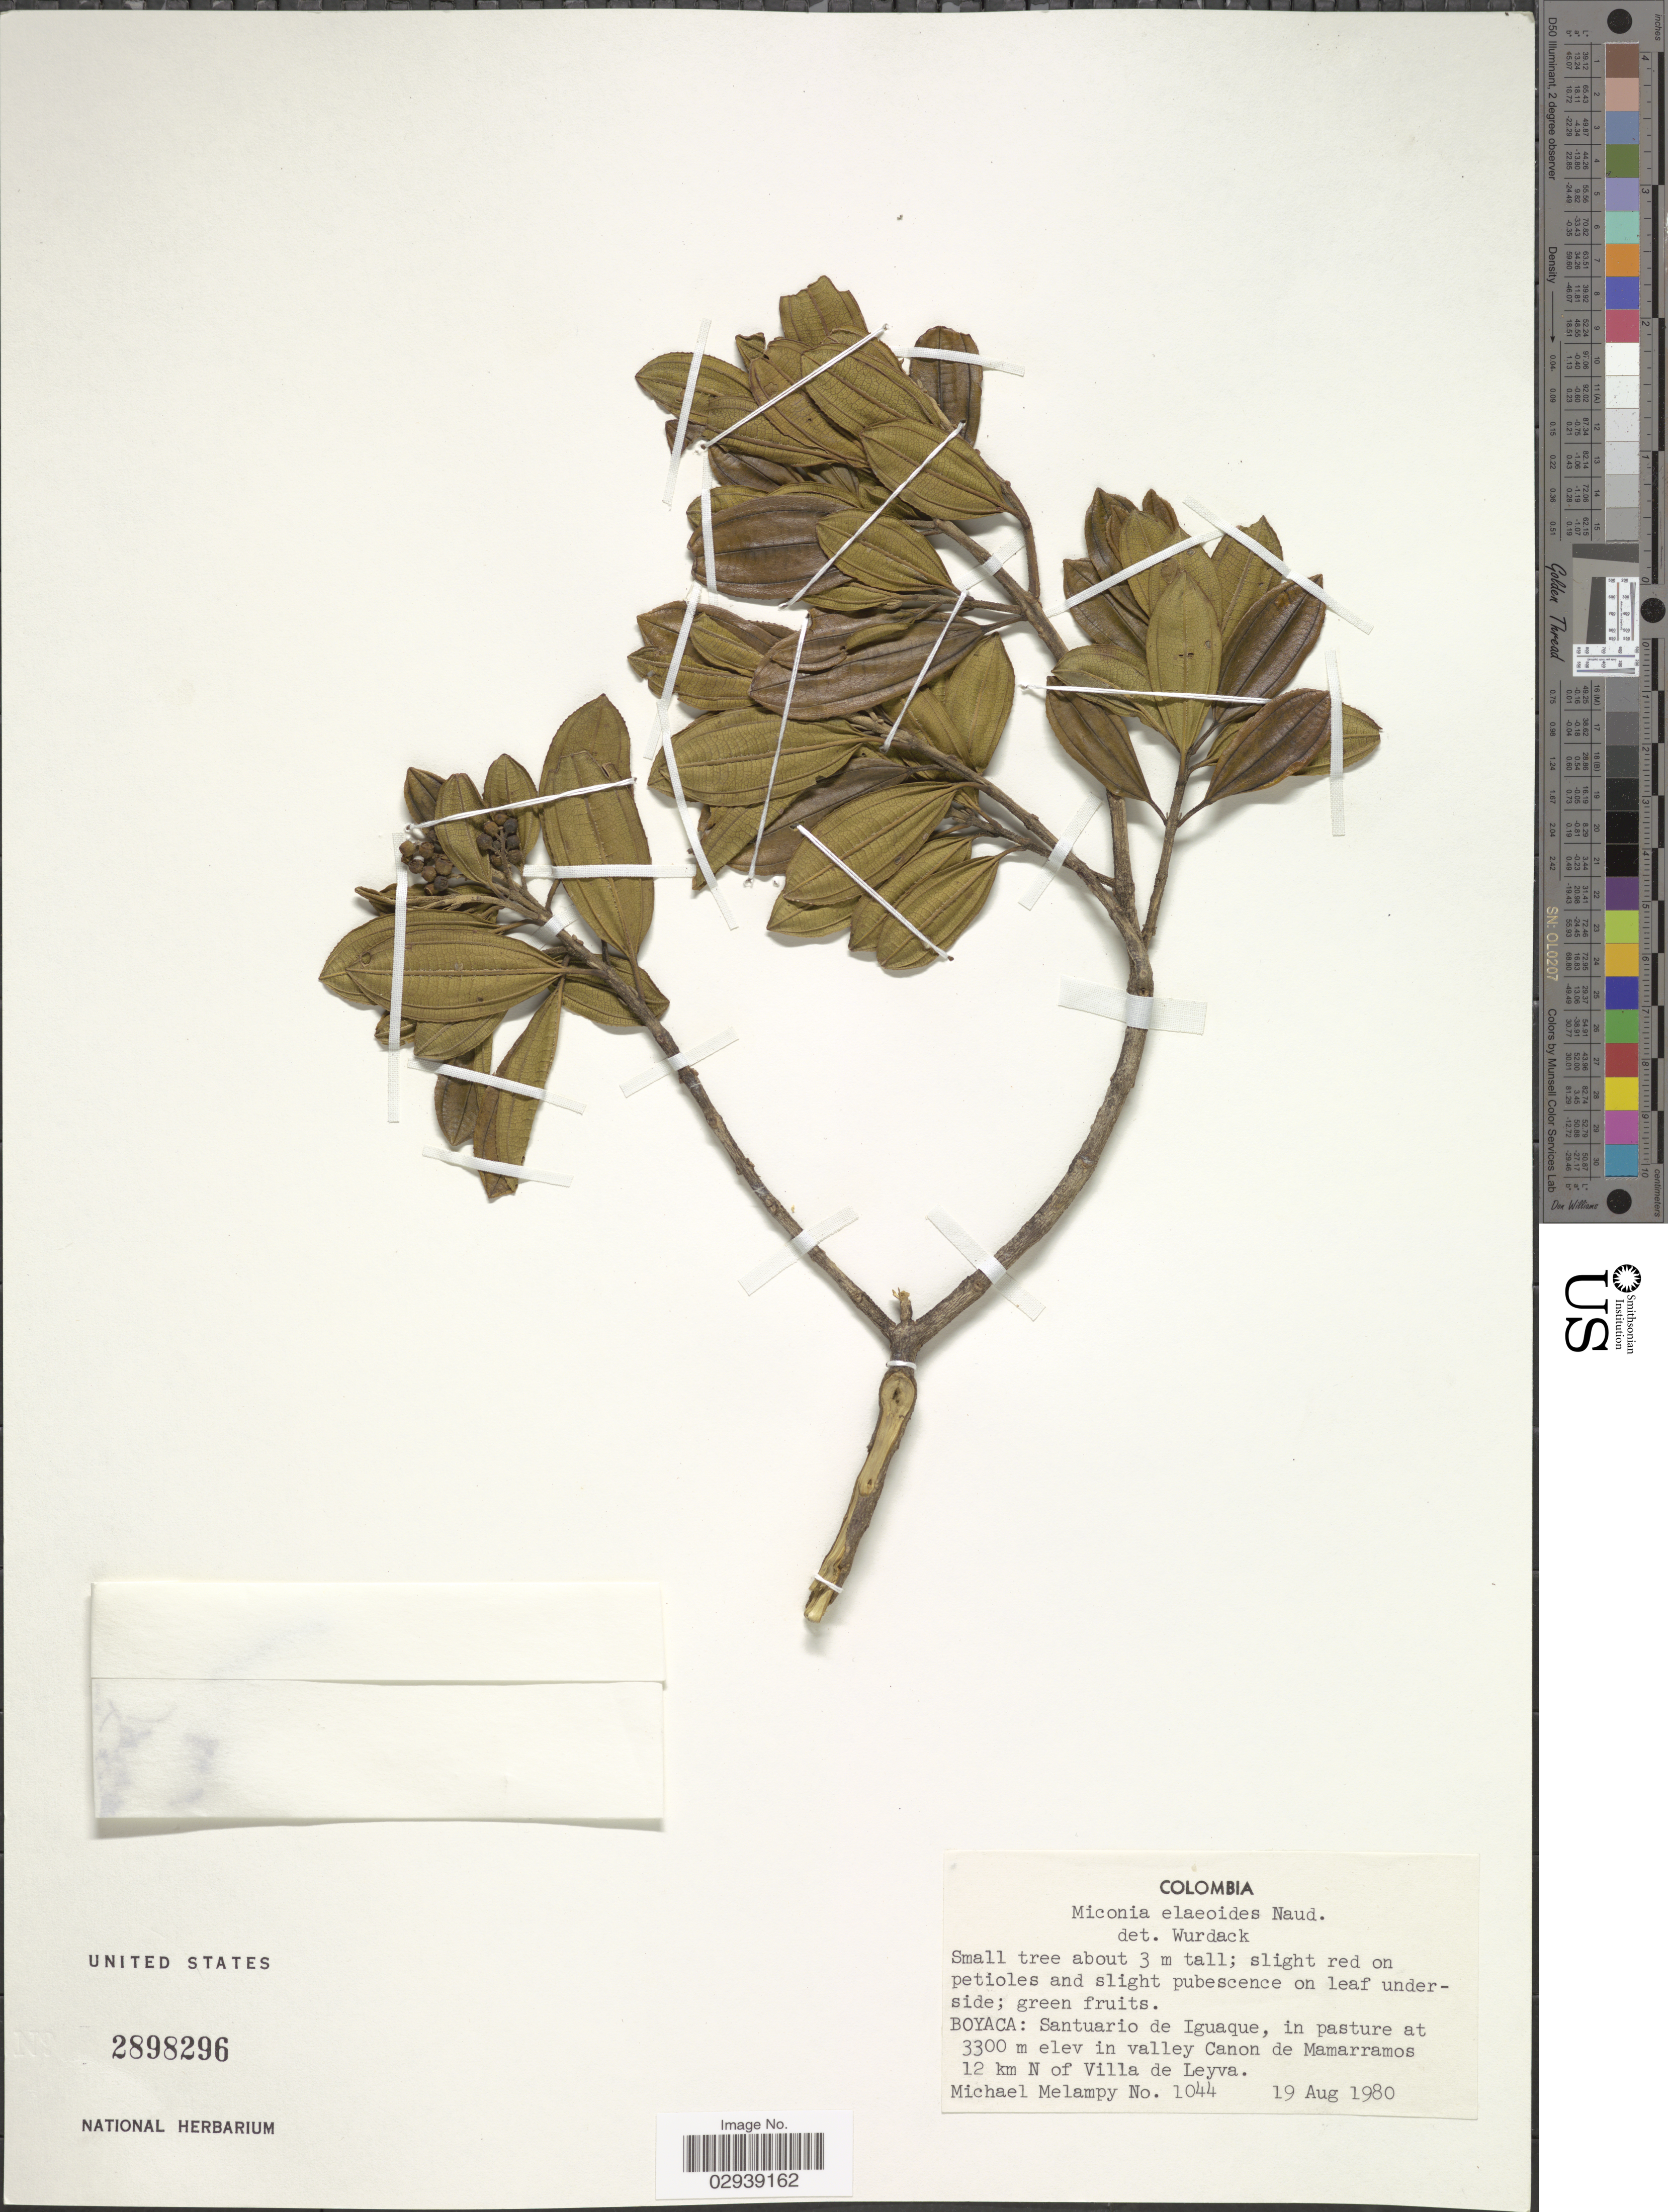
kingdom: Plantae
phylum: Tracheophyta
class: Magnoliopsida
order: Myrtales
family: Melastomataceae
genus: Miconia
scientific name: Miconia elaeoides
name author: Naudin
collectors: M. Melampy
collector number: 1044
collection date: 1980-08-19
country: Colombia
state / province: Boyacá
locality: Santuario de Iguaque, in valley Canon de Mamarramos 12 km N of Villa de Leyva.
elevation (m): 3300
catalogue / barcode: US 2898296